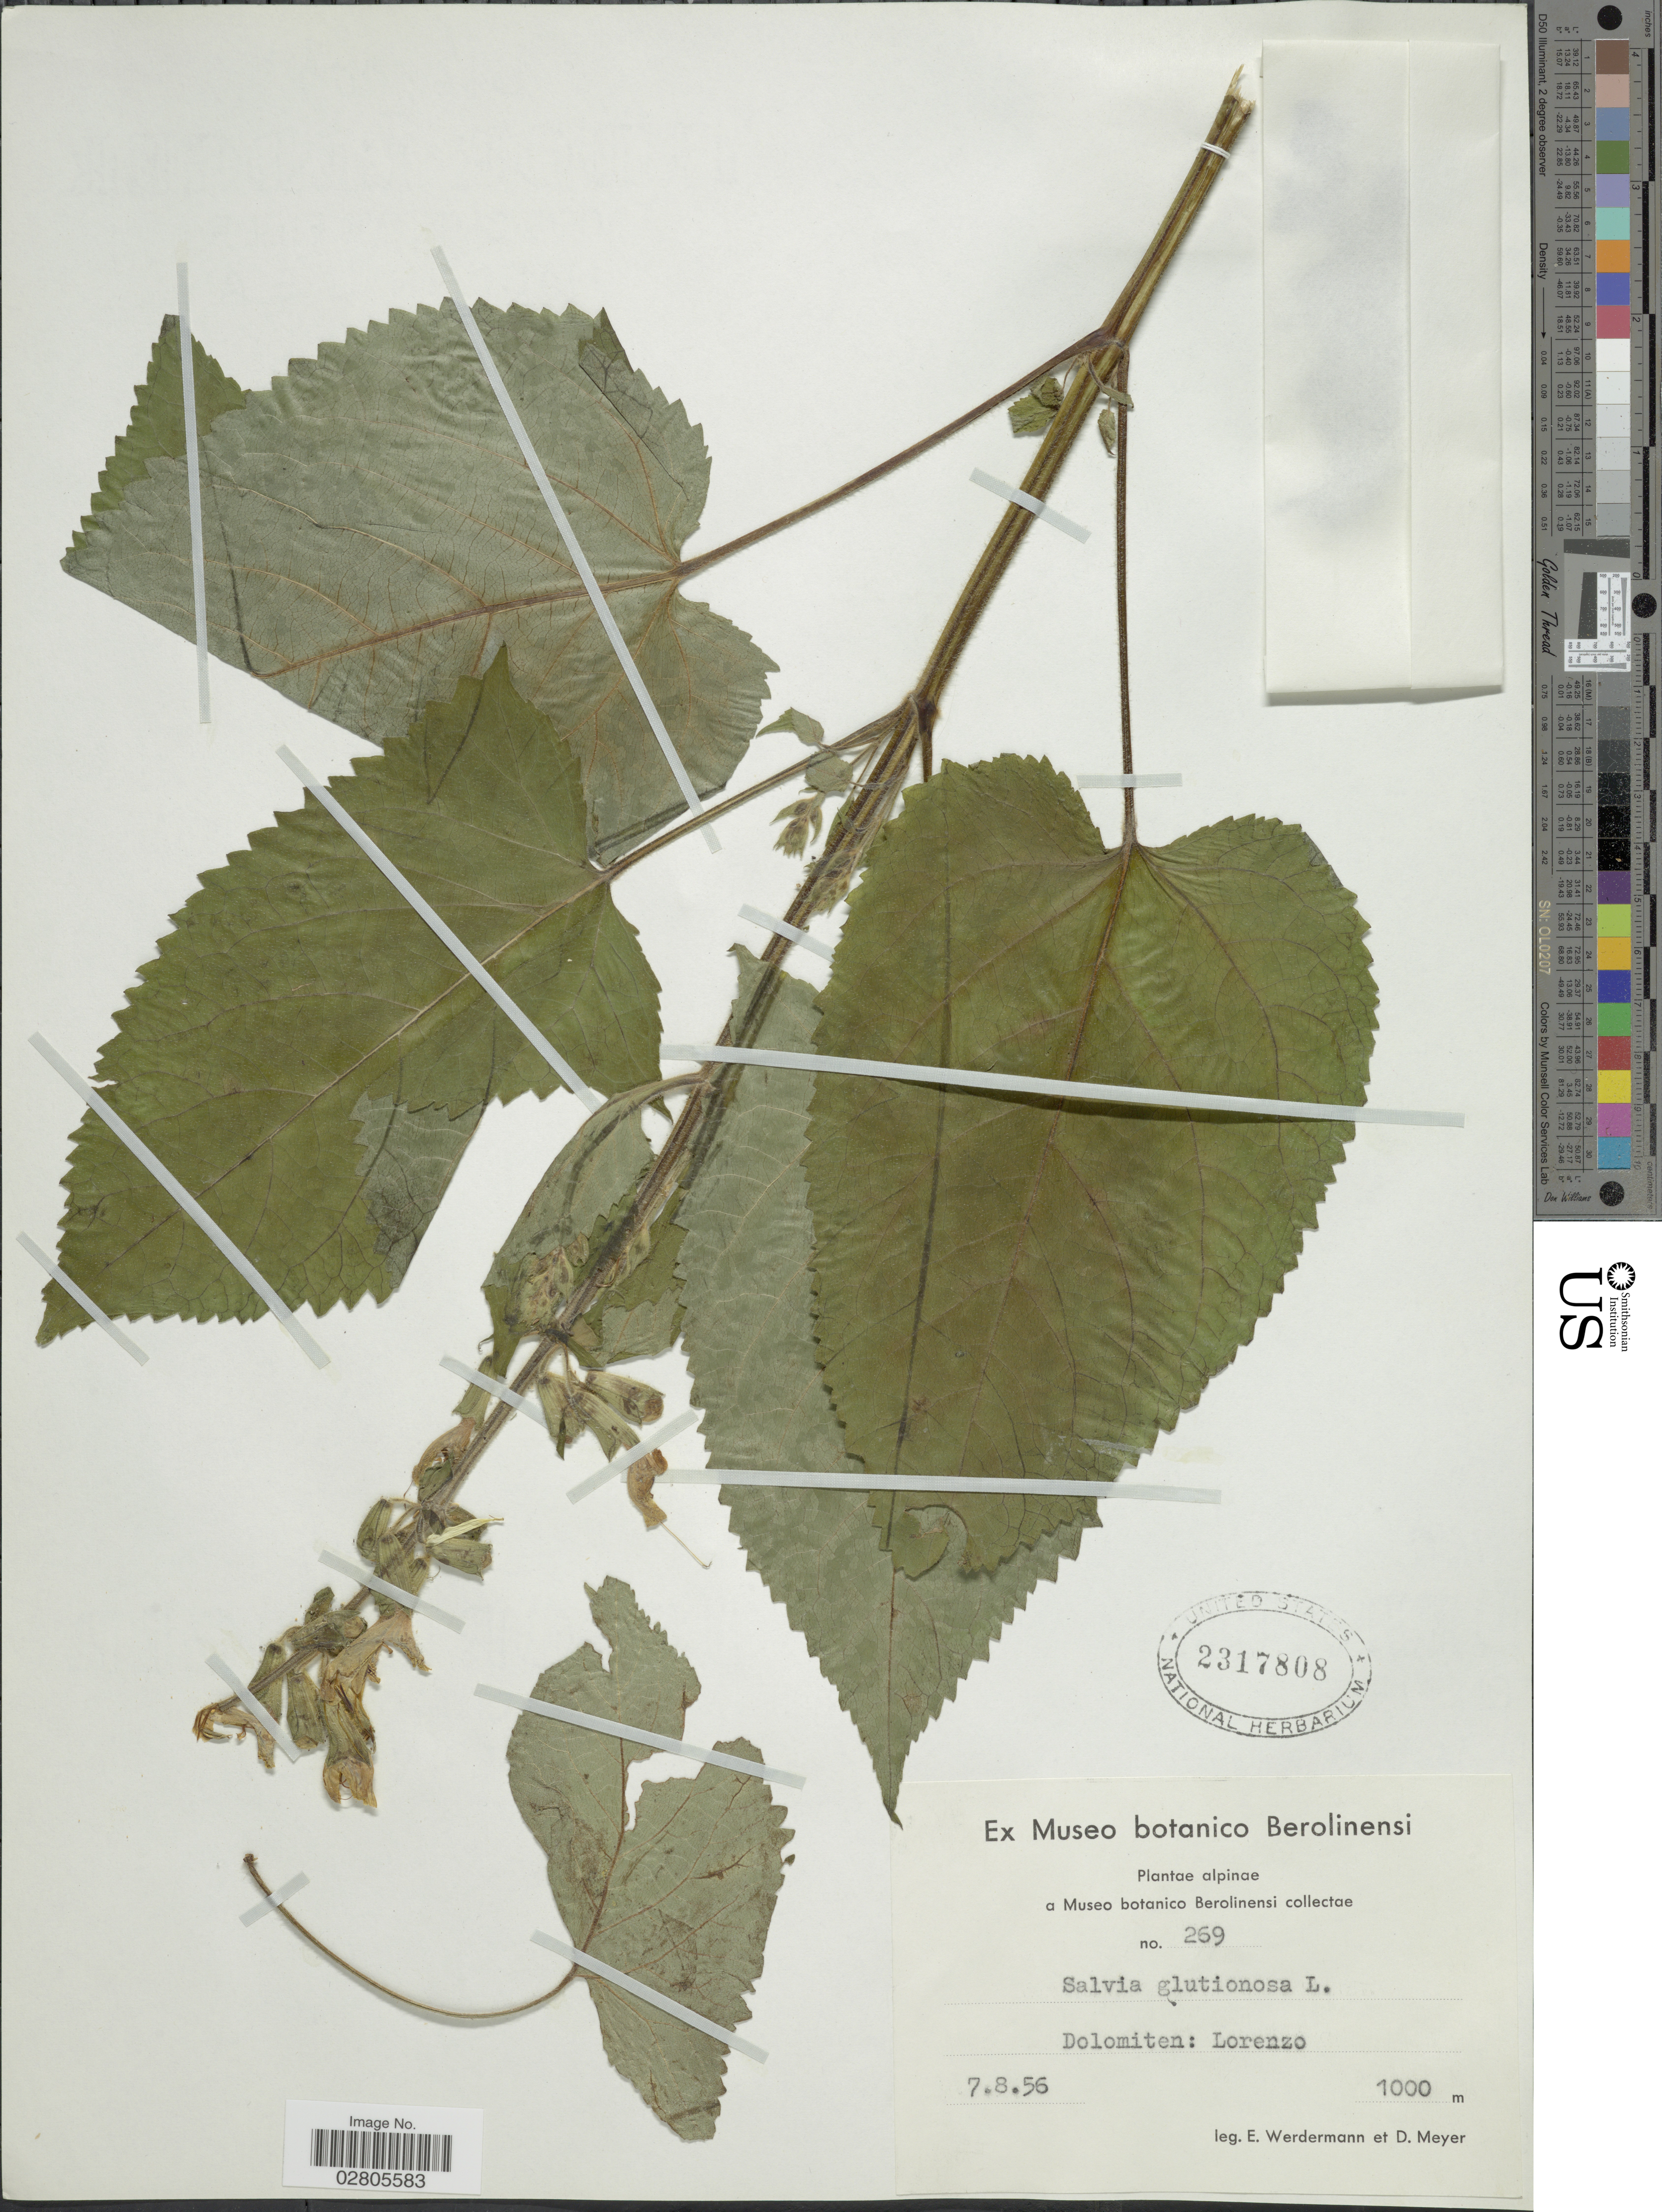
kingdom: Plantae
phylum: Tracheophyta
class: Magnoliopsida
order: Lamiales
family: Lamiaceae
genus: Salvia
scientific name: Salvia glutinosa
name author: L.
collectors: E. Werdermann & D. Meyer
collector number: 269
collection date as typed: Transcribed d/m/y: 7/8/56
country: Italy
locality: Dolomiten: Lorenzo.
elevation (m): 1000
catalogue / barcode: US 2317808